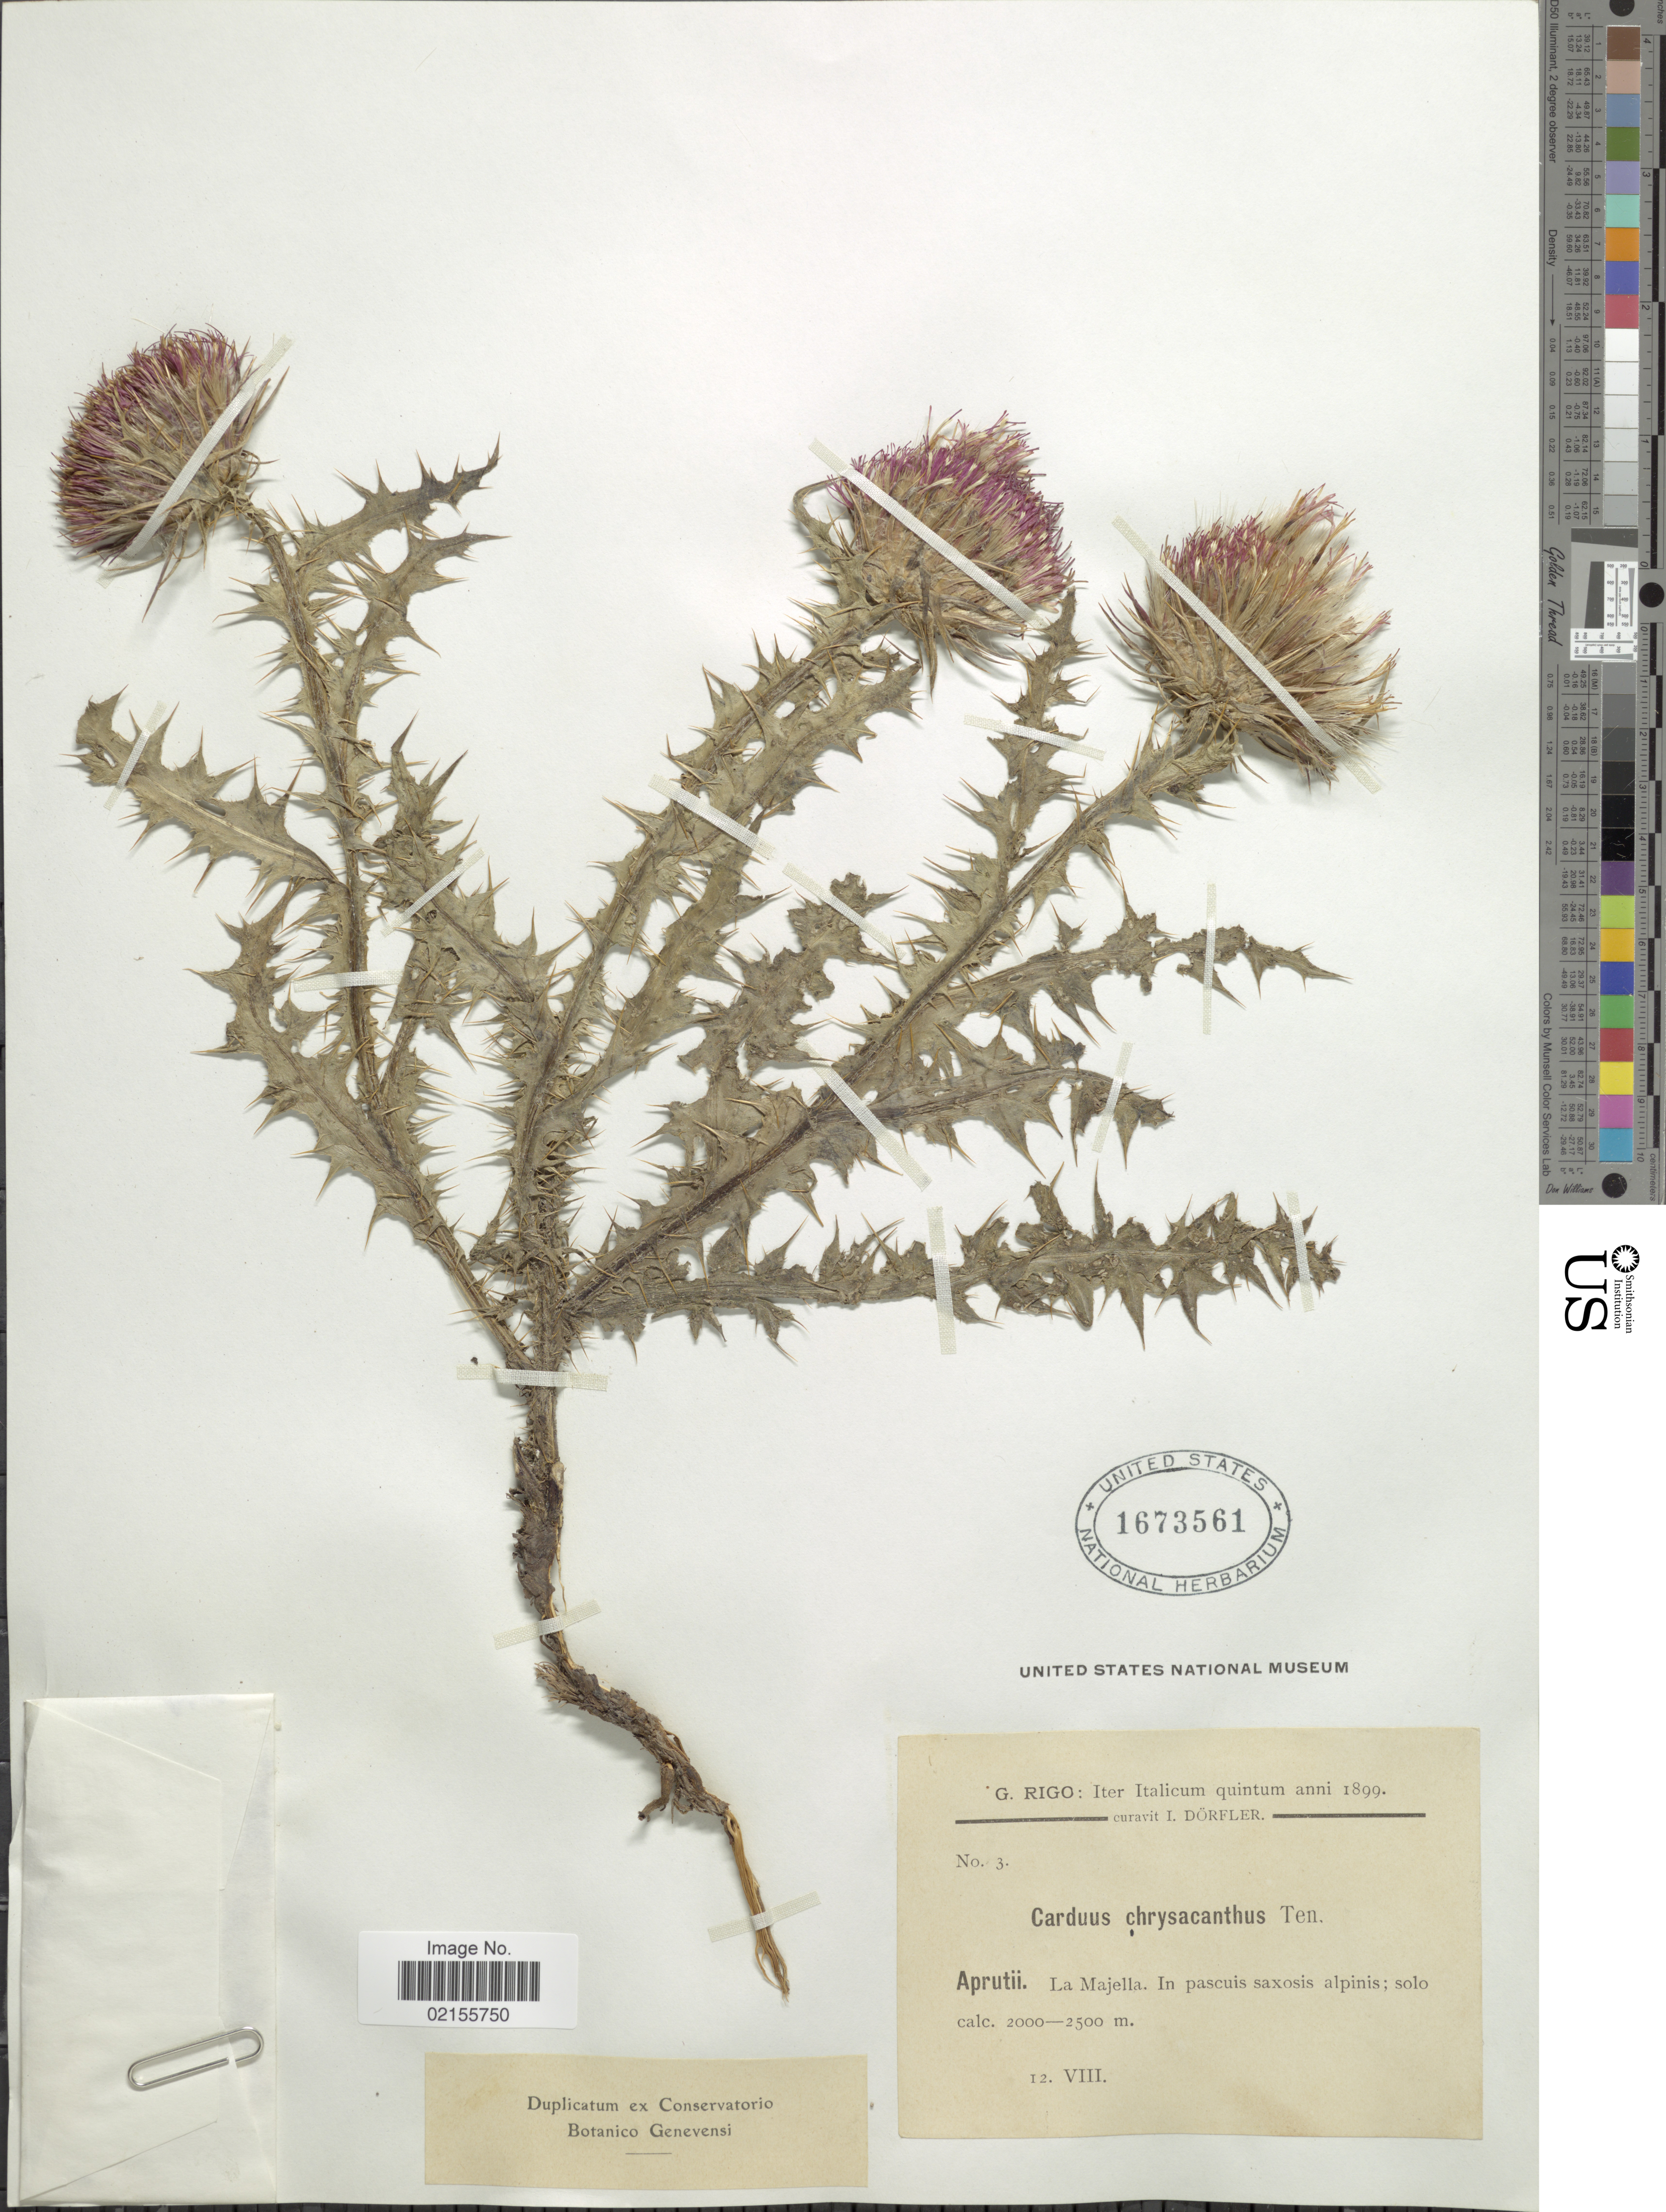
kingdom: Plantae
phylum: Tracheophyta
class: Magnoliopsida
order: Asterales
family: Asteraceae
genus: Carduus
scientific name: Carduus chrysacanthus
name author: Ten.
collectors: G. Rigo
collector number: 3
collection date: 1899-08-12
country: Italy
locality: Apruptii. La Majella. In pascuis saxosis alpinis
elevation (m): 2000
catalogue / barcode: US 1673561